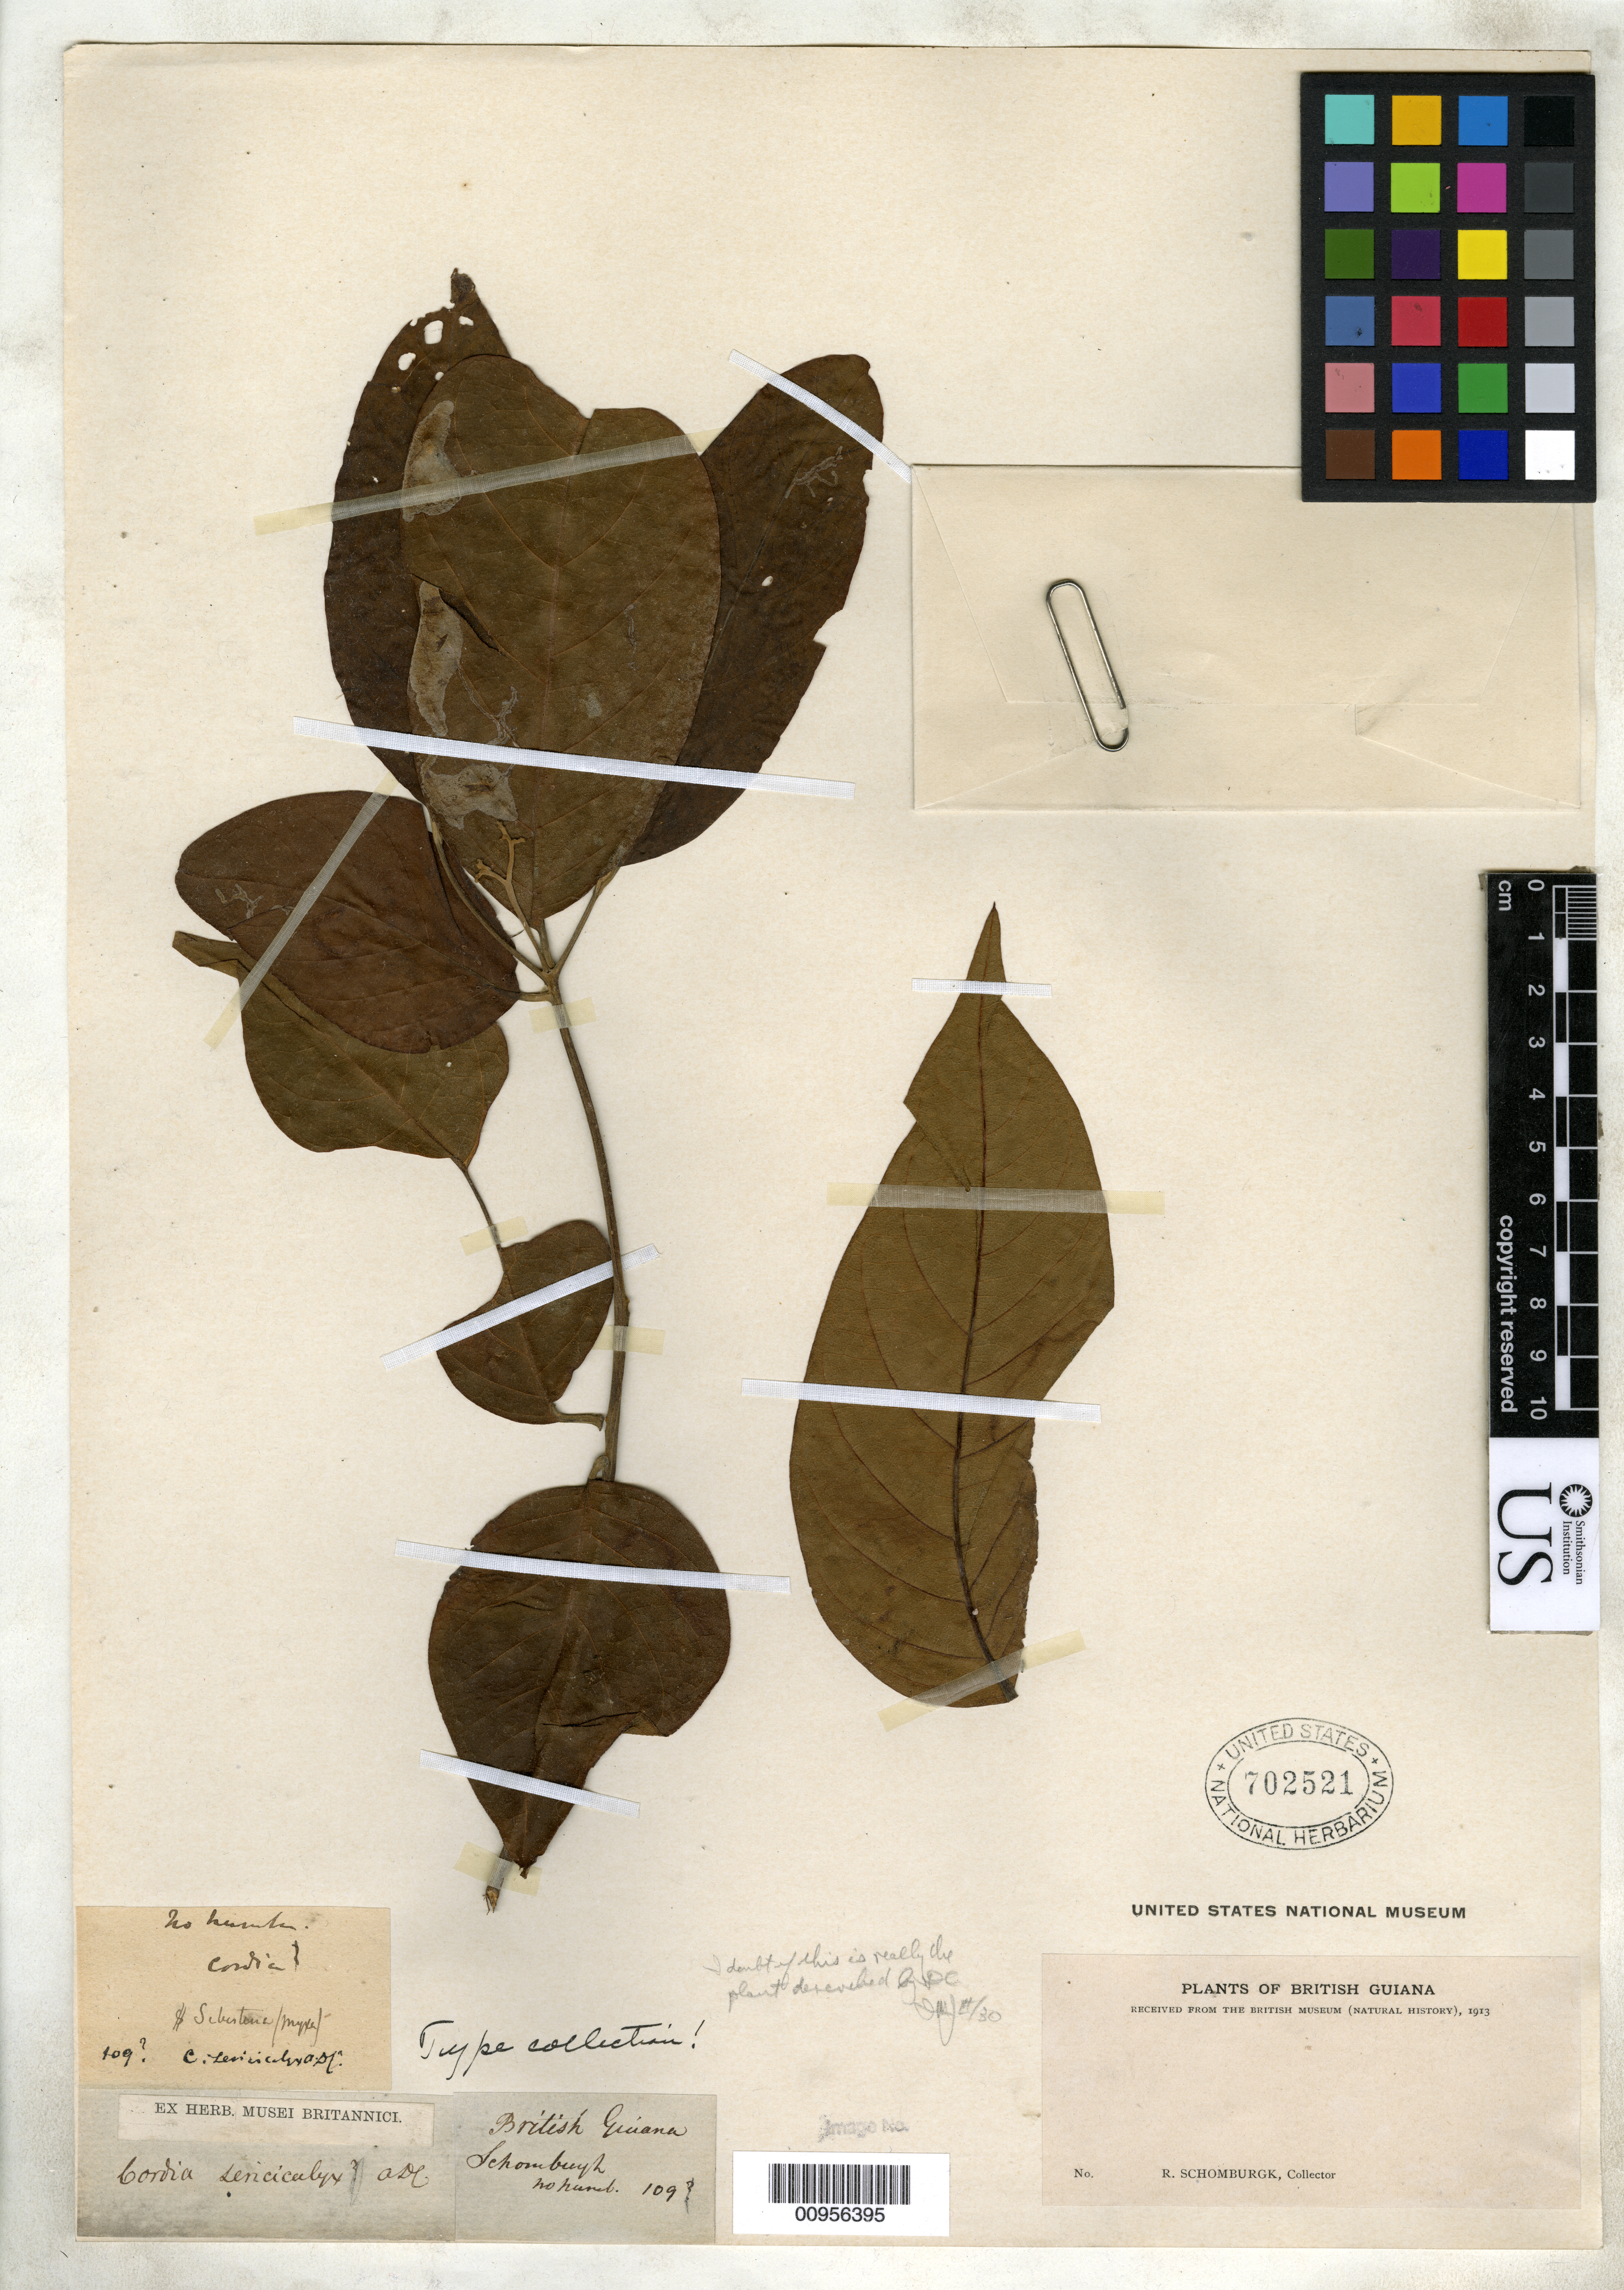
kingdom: Plantae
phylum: Tracheophyta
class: Magnoliopsida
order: Boraginales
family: Cordiaceae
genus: Cordia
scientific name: Cordia sericicalyx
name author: A. DC. in DC.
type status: Isotype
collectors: M. R. Schomburgk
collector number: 109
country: Guyana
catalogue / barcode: US 702521